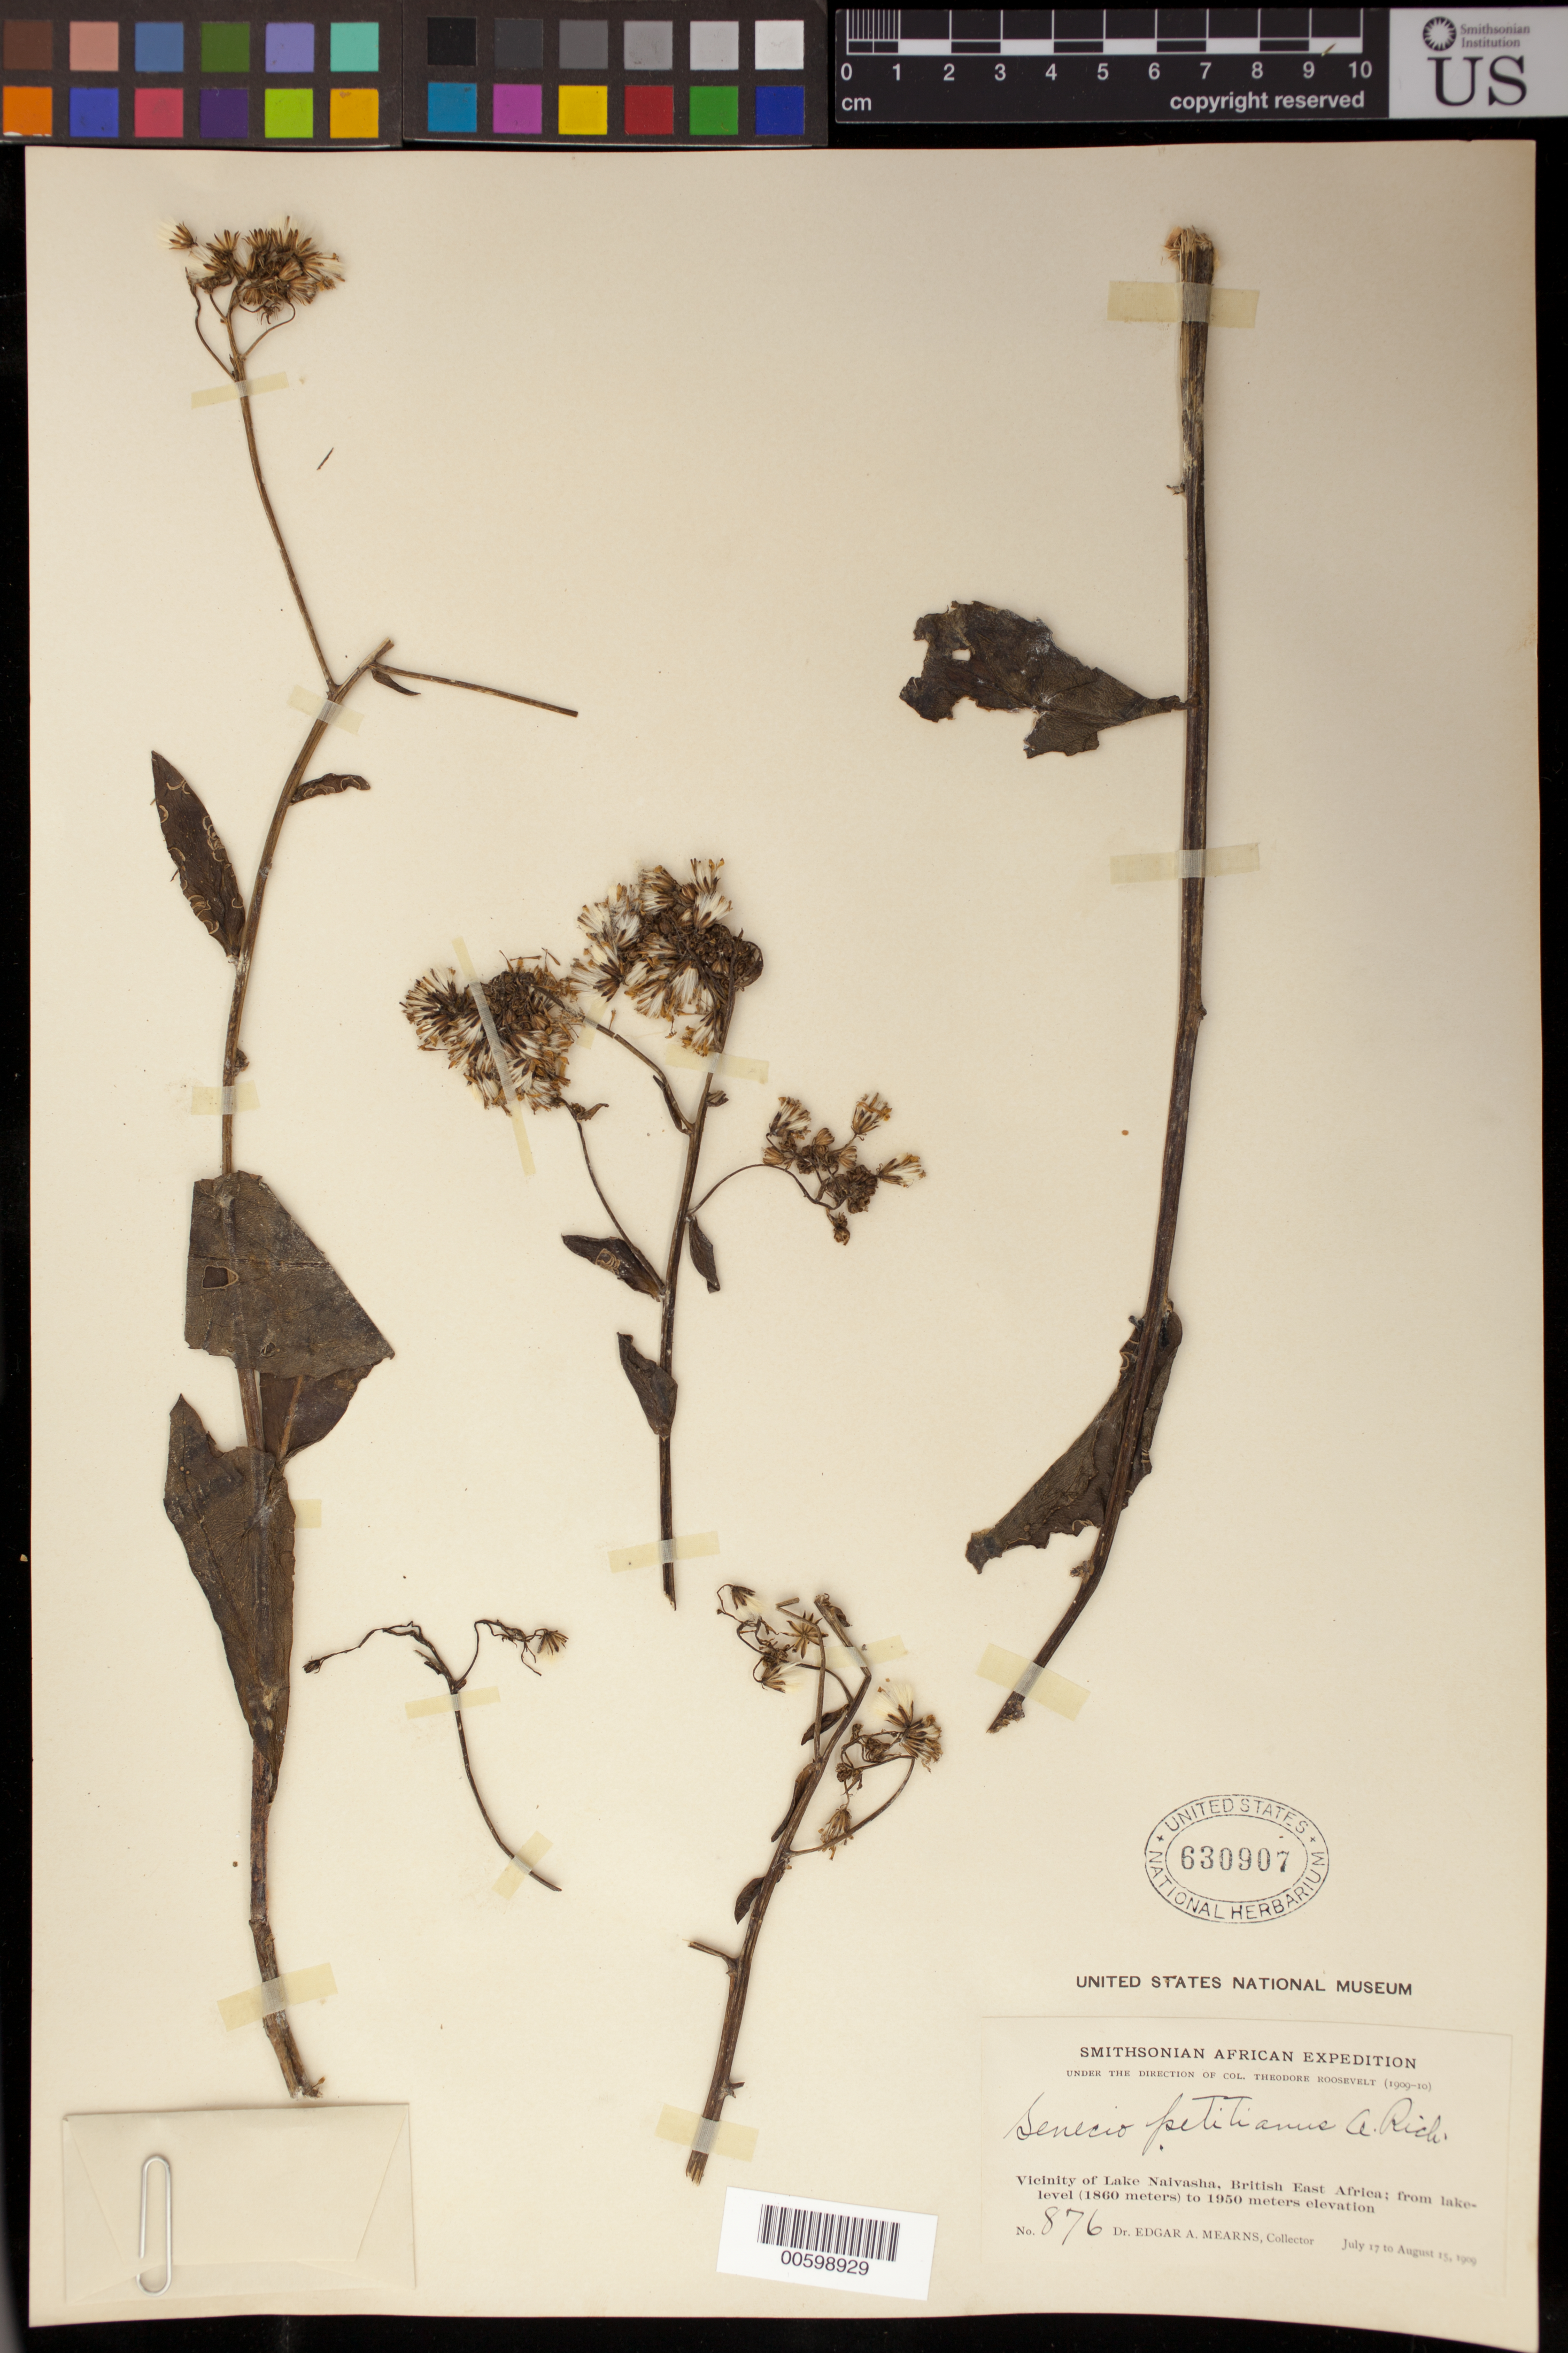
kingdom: Plantae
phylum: Tracheophyta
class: Magnoliopsida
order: Asterales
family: Asteraceae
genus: Senecio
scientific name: Senecio petitianus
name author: A. Rich.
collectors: E. A. Mearns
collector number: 876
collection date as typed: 17 Aug 1909 to 15 Aug 1909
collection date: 1909-08-15/1909-08-17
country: Kenya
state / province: Nakuru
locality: Vicinity of Lake Naivasha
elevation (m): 1860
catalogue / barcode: US 630907